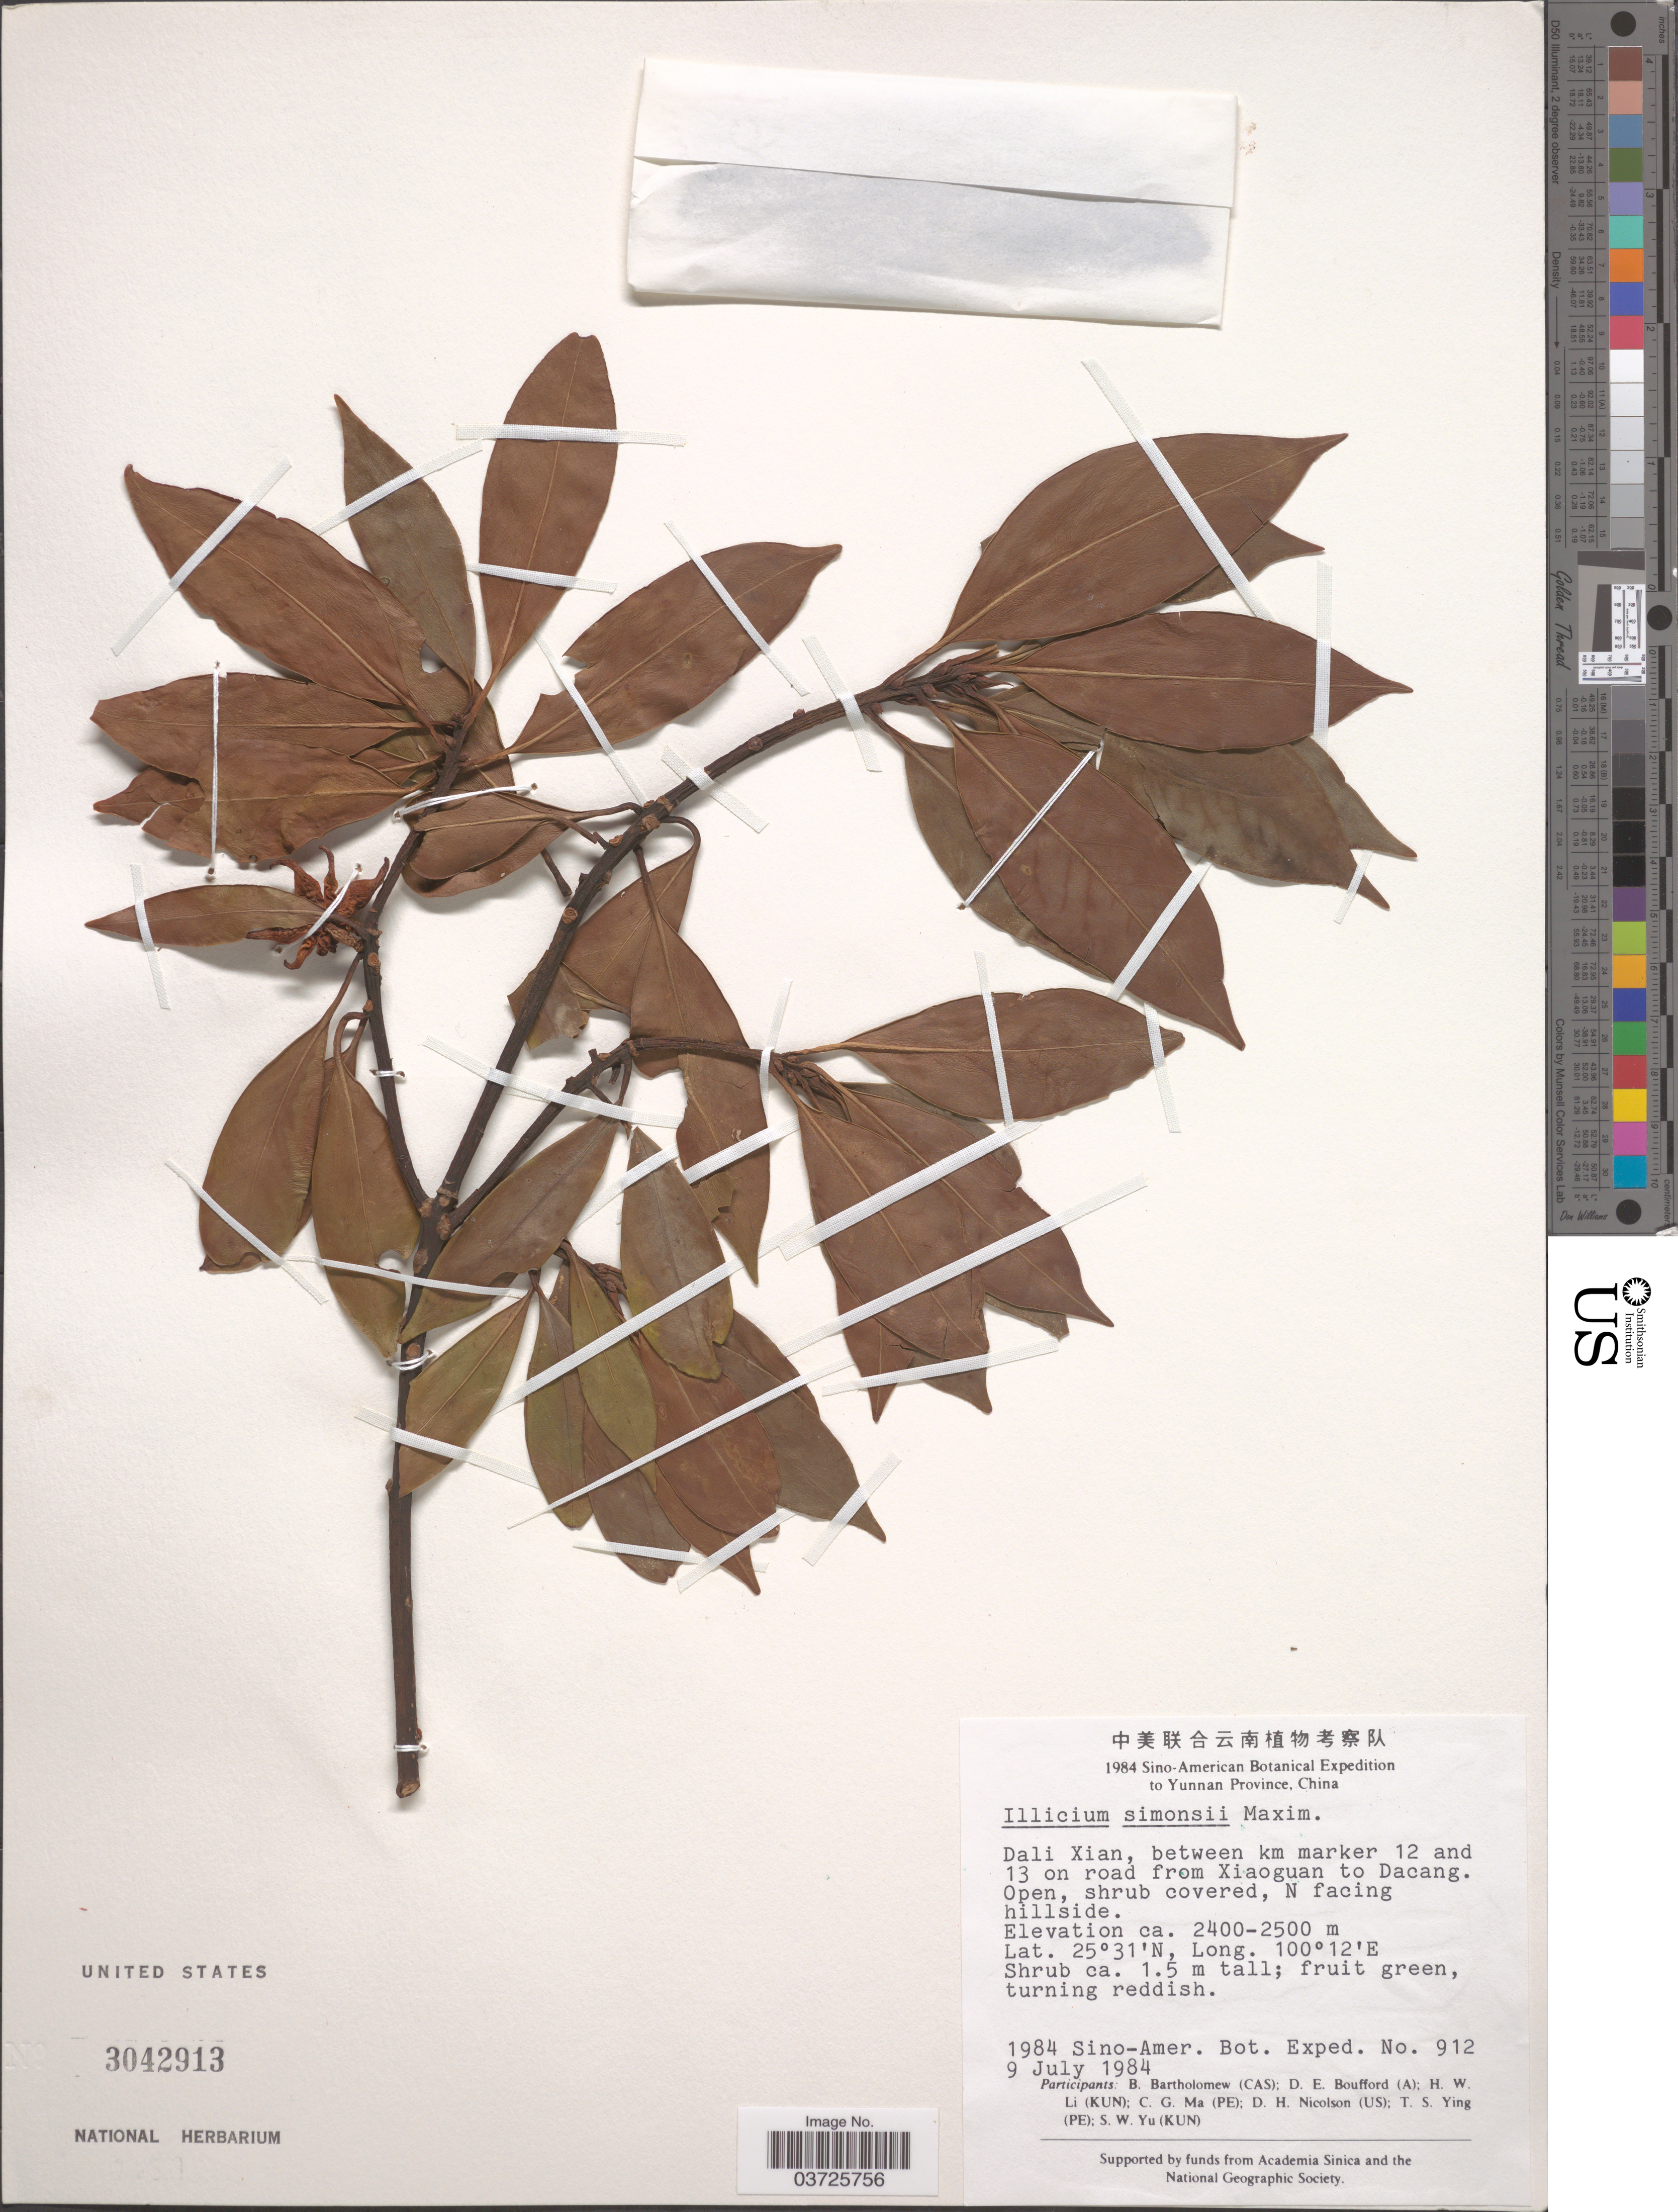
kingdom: Plantae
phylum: Tracheophyta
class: Magnoliopsida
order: Austrobaileyales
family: Schisandraceae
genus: Illicium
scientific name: Illicium simonsii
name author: Maxim.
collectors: Sino-Amer. Bot. Exped. 1984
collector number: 912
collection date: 1984-07-09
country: China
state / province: Yunnan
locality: Dali Xian, between km marker 12 and 13 on road from Xiaoguan to Dacang. N facing hillside.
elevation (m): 2400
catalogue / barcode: US 3042913